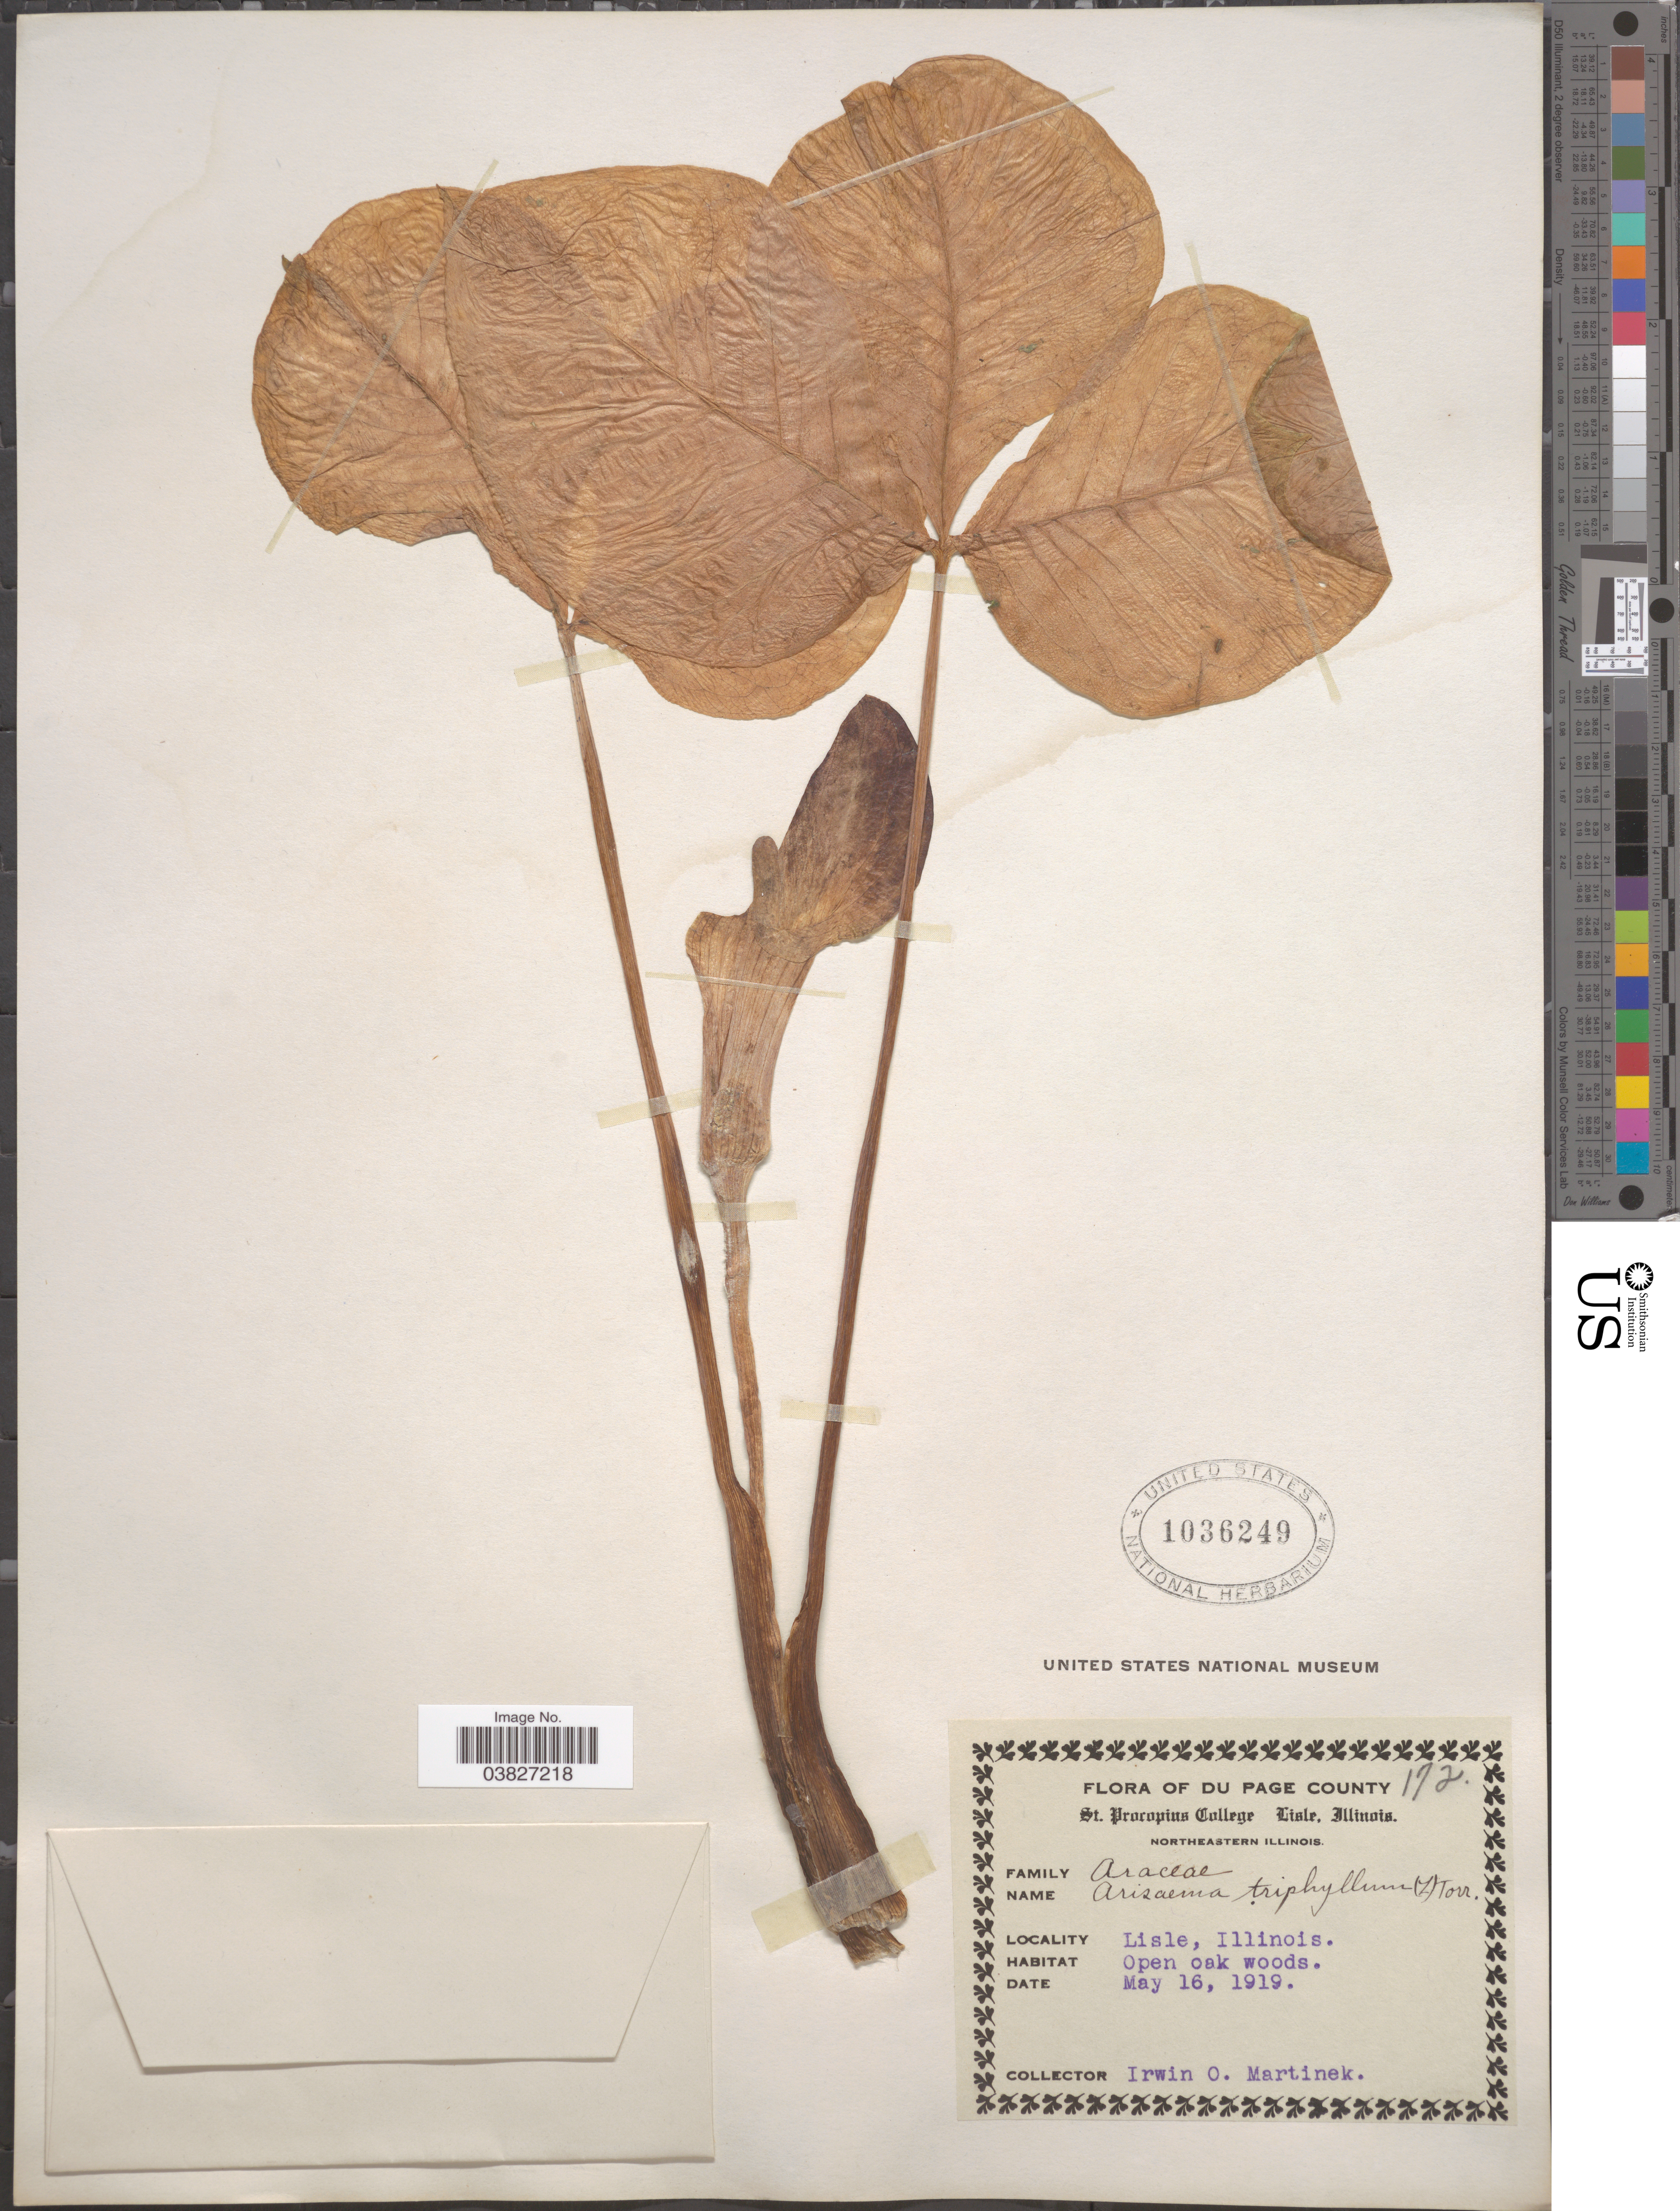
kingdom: Plantae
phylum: Tracheophyta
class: Liliopsida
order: Alismatales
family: Araceae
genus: Arisaema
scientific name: Arisaema triphyllum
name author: (L.) Schott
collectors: I. Martinek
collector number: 172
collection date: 1919-05-16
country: United States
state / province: Illinois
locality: Du Page County. Northeastern Illinois. Lisle.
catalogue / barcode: US 1036249